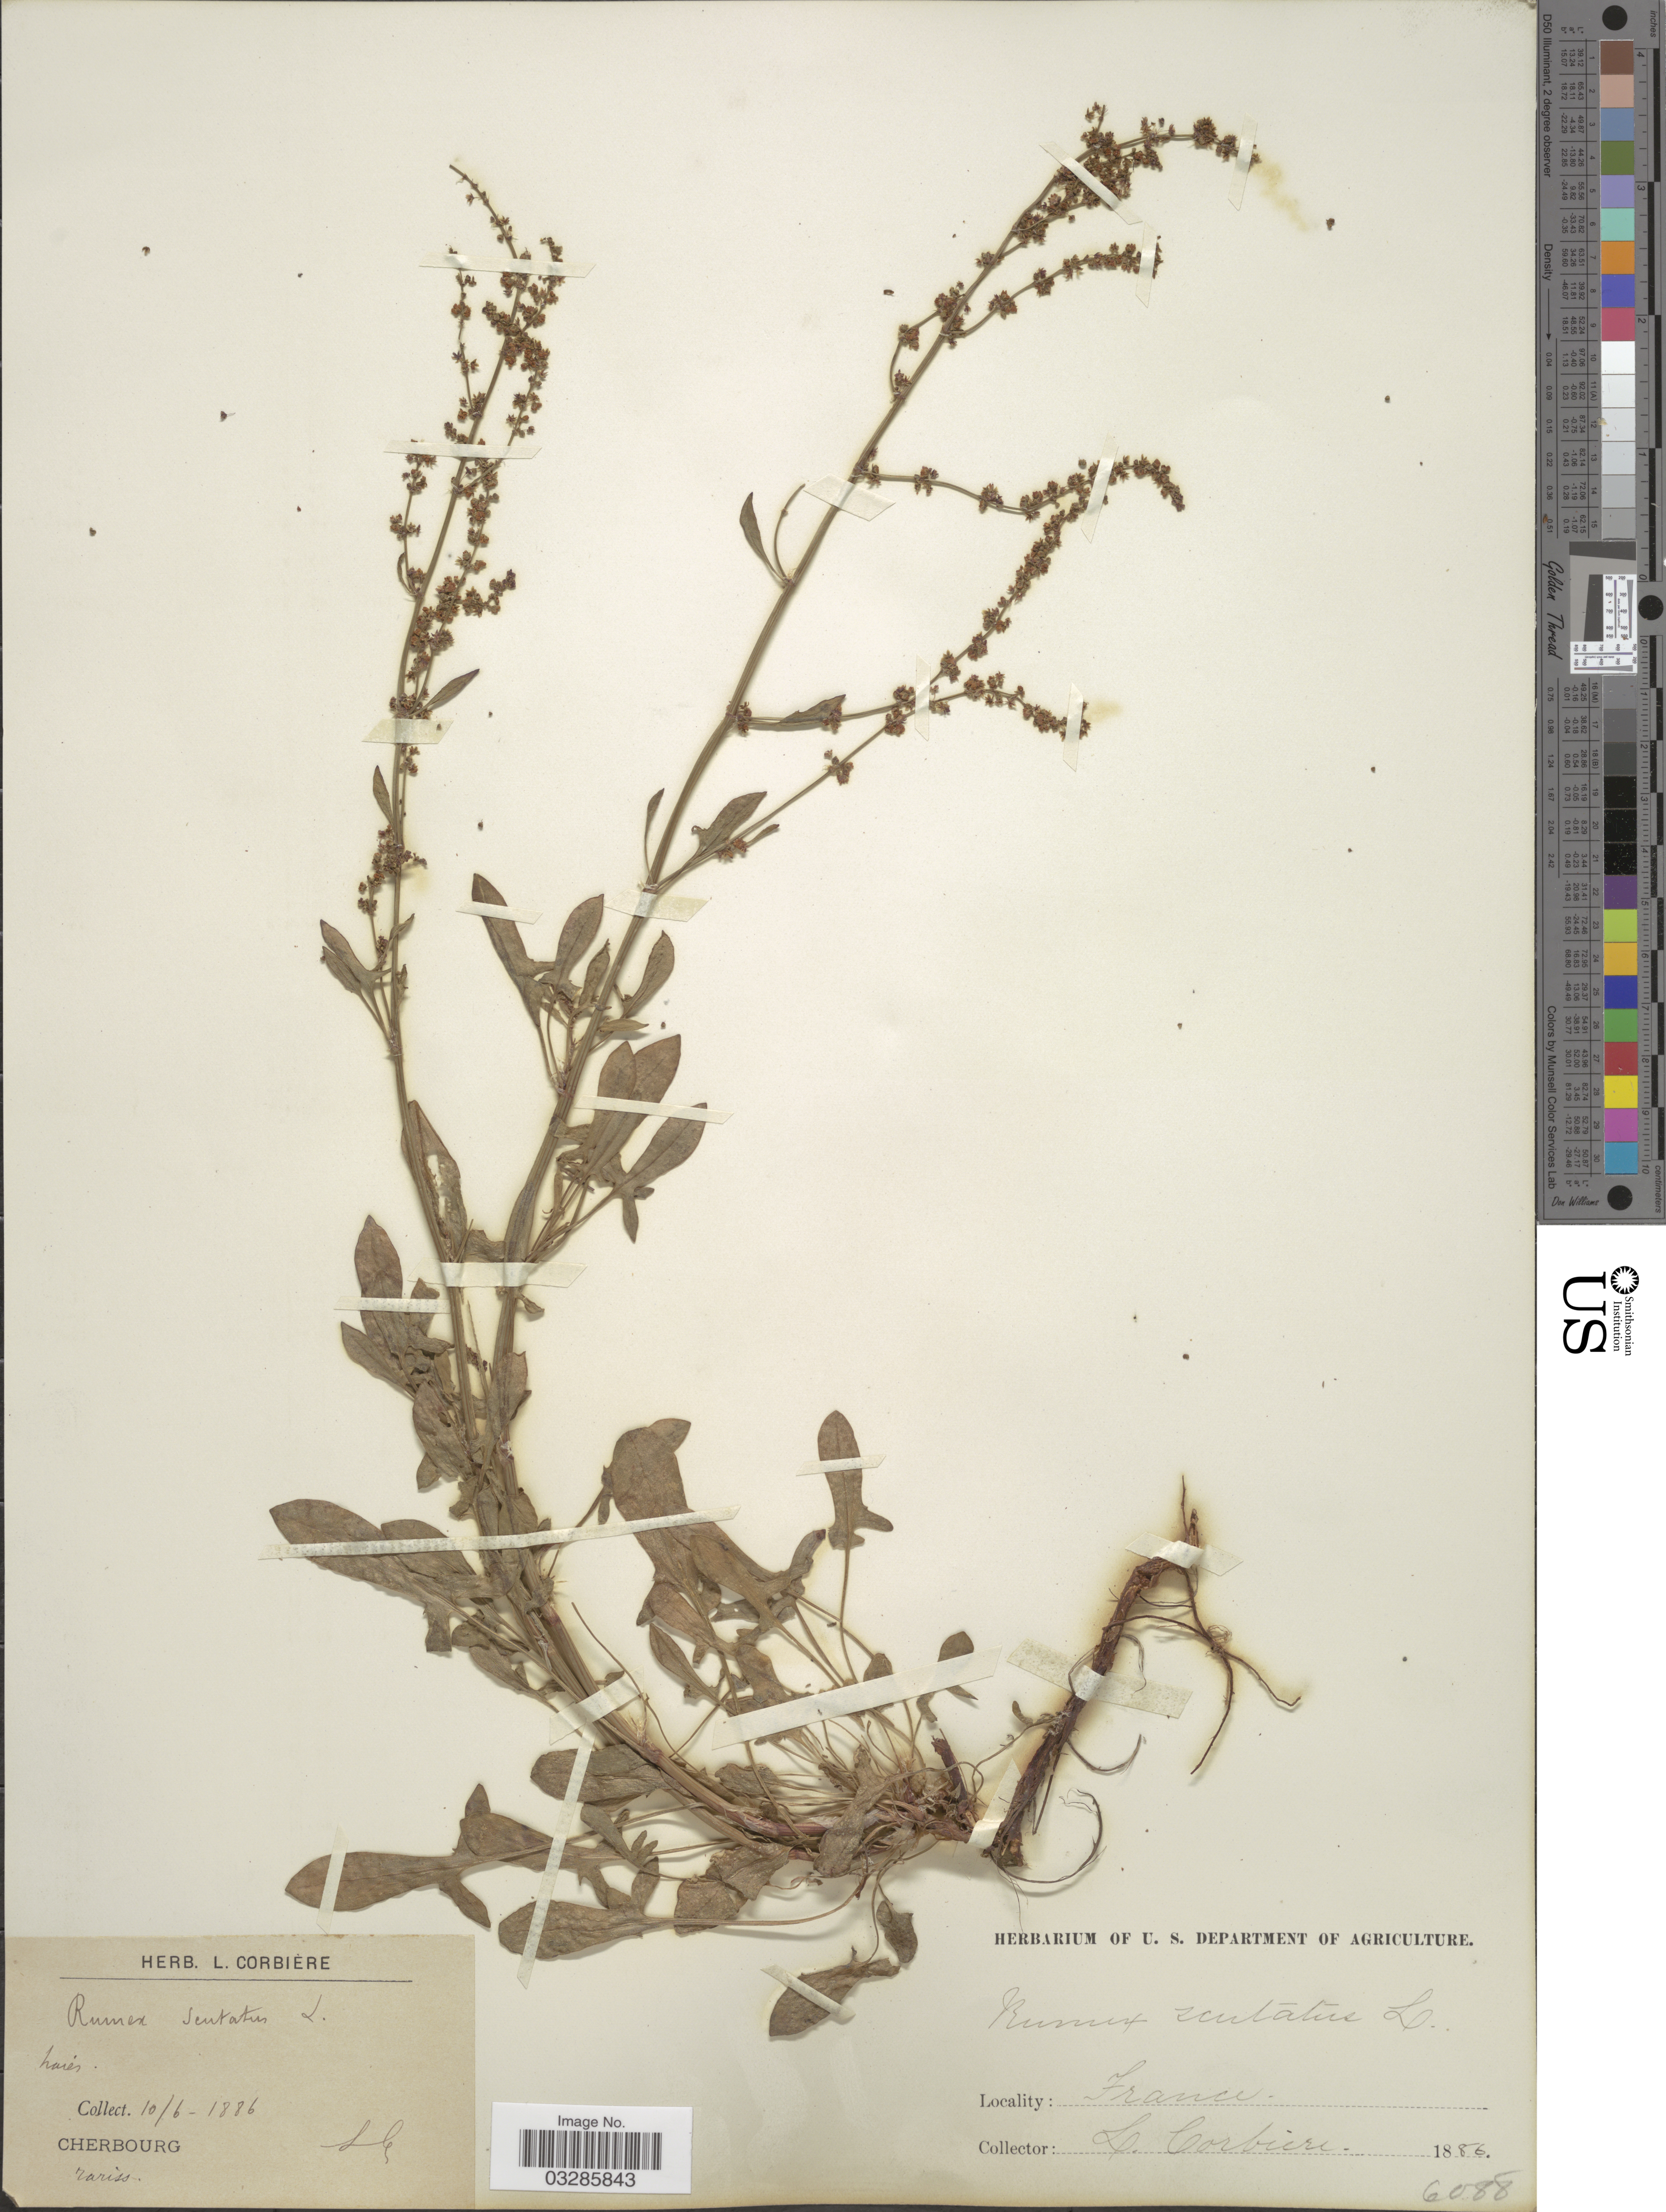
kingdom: Plantae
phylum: Tracheophyta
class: Magnoliopsida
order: Caryophyllales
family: Polygonaceae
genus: Rumex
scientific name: Rumex scutatus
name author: L.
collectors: L. Corbière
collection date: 1886-06-10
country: France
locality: Cherbourg.